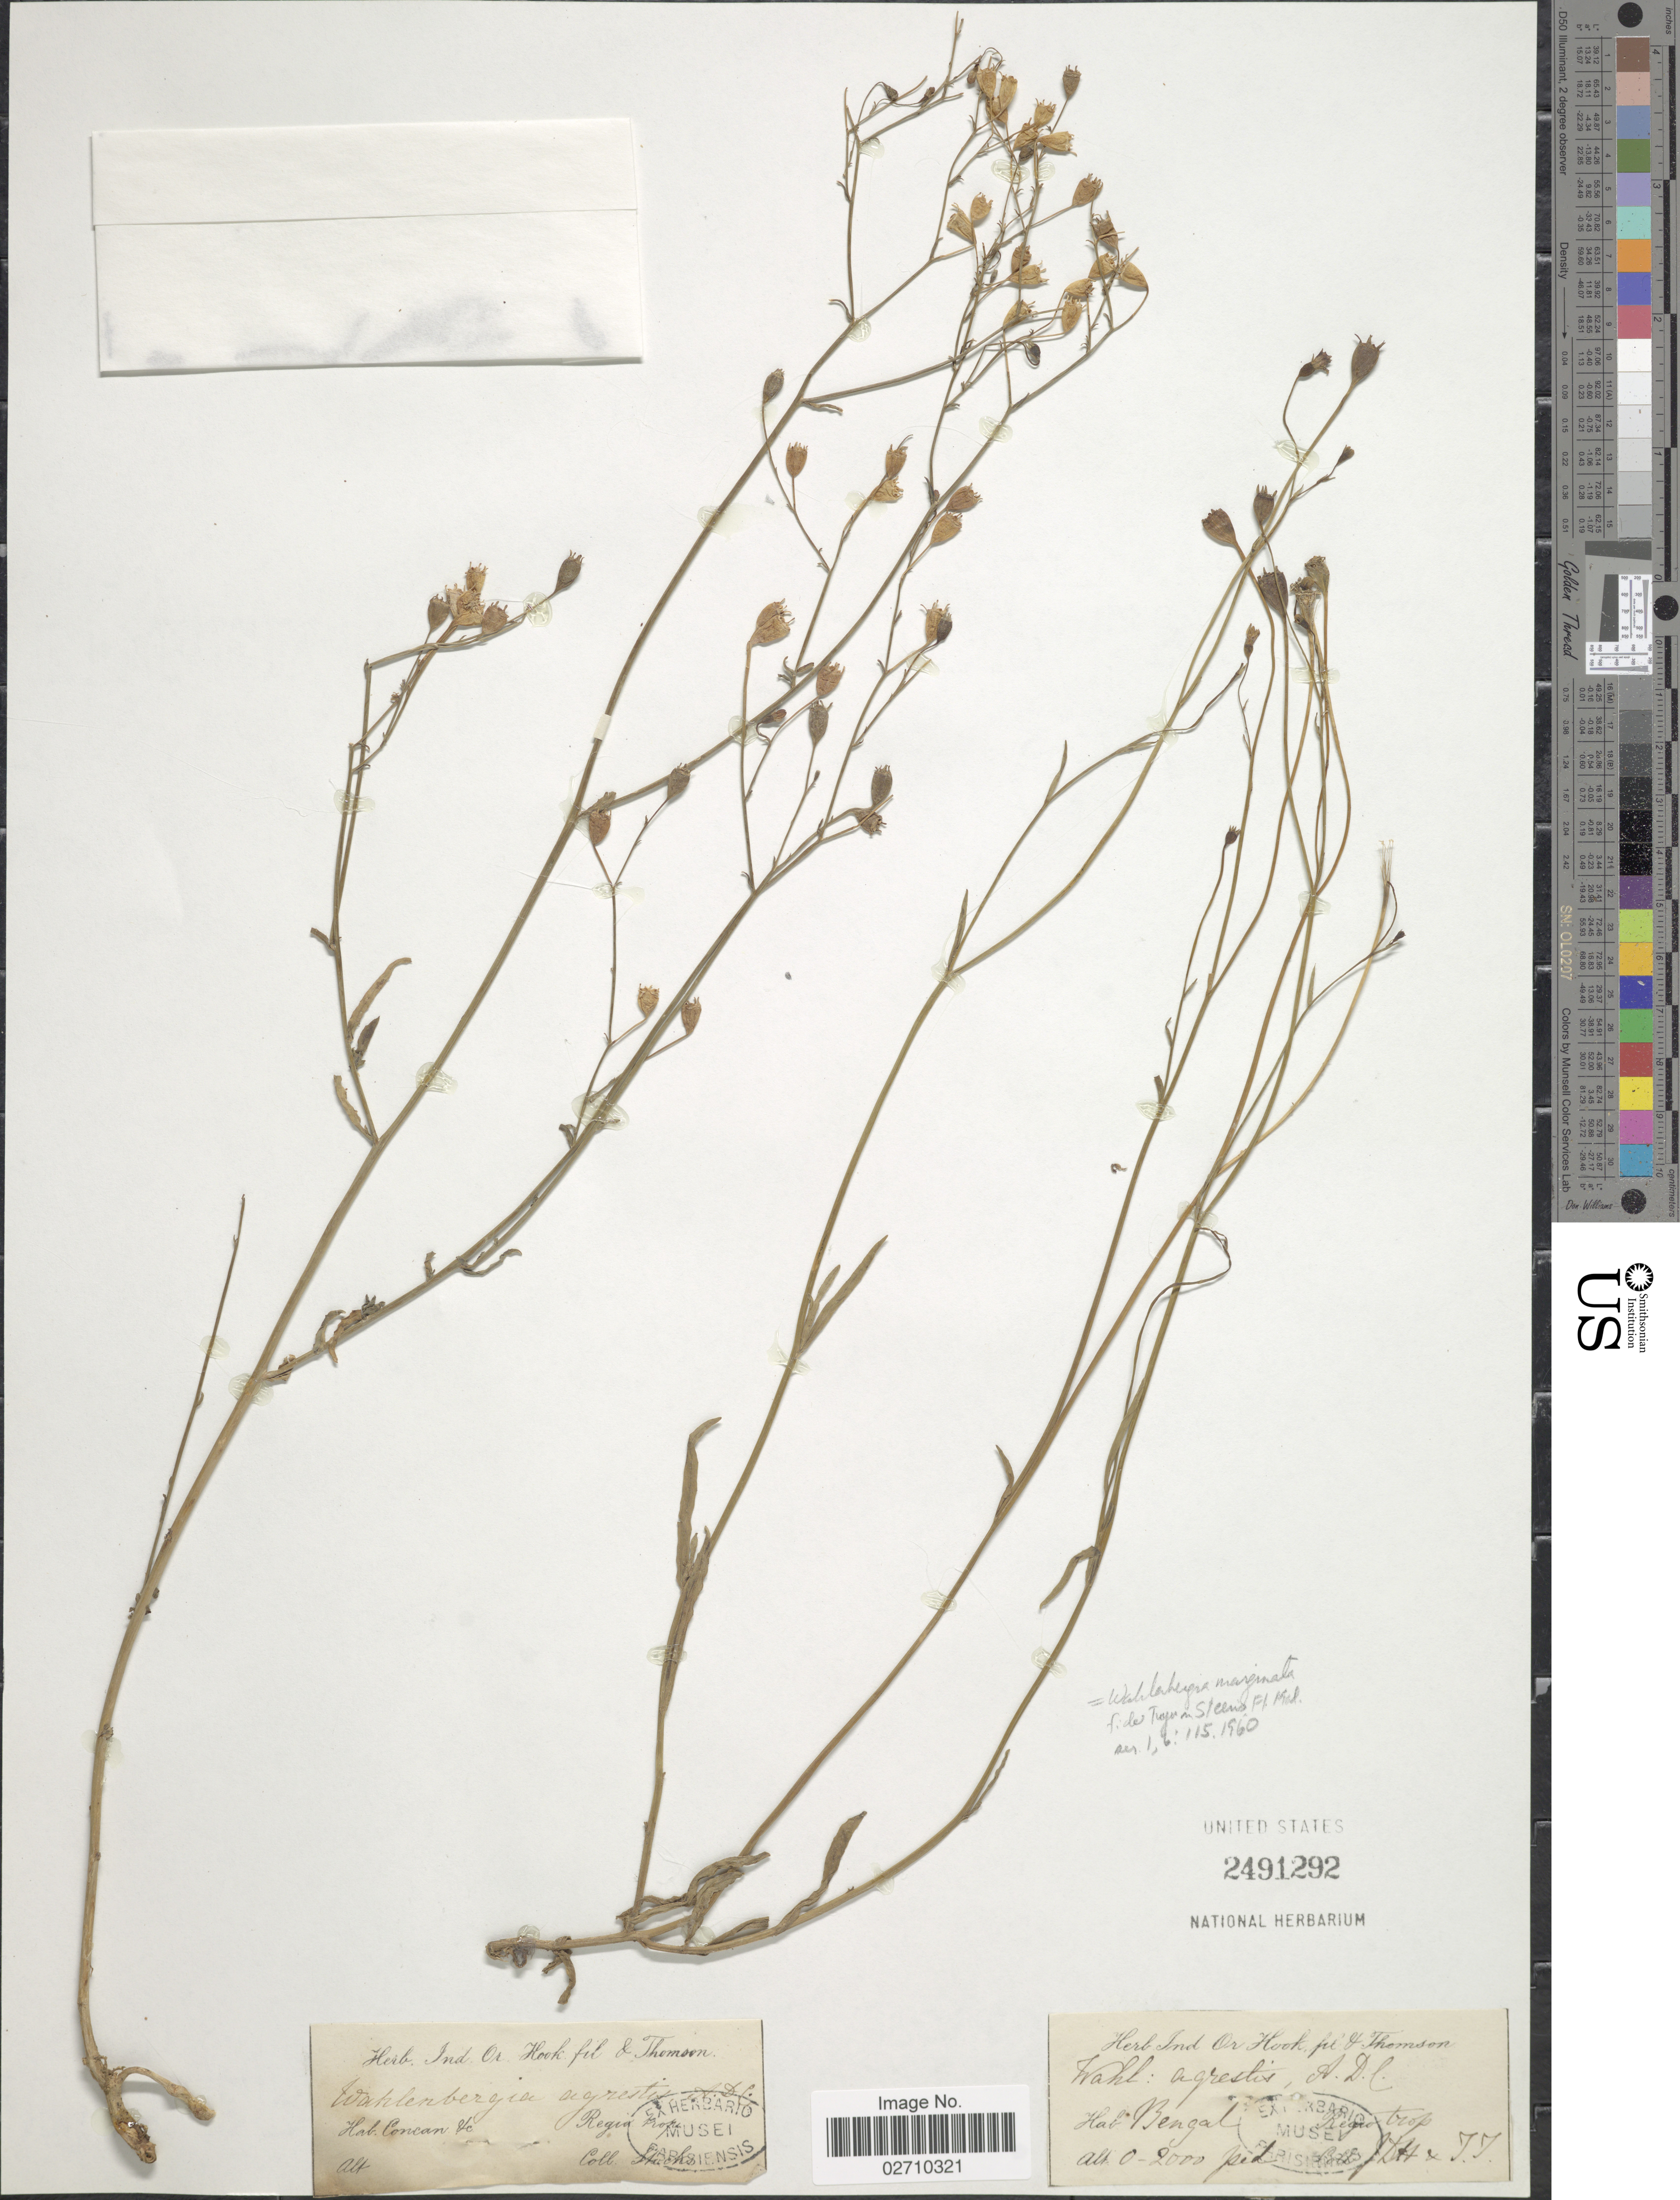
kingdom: Plantae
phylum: Tracheophyta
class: Magnoliopsida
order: Asterales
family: Campanulaceae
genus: Wahlenbergia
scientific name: Wahlenbergia marginata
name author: (Thunb.) A. DC.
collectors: J. D. Hooker & T. Thomson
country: India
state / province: West Bengal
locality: Bengal. Regio Trop.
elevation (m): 0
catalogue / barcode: US 2491292